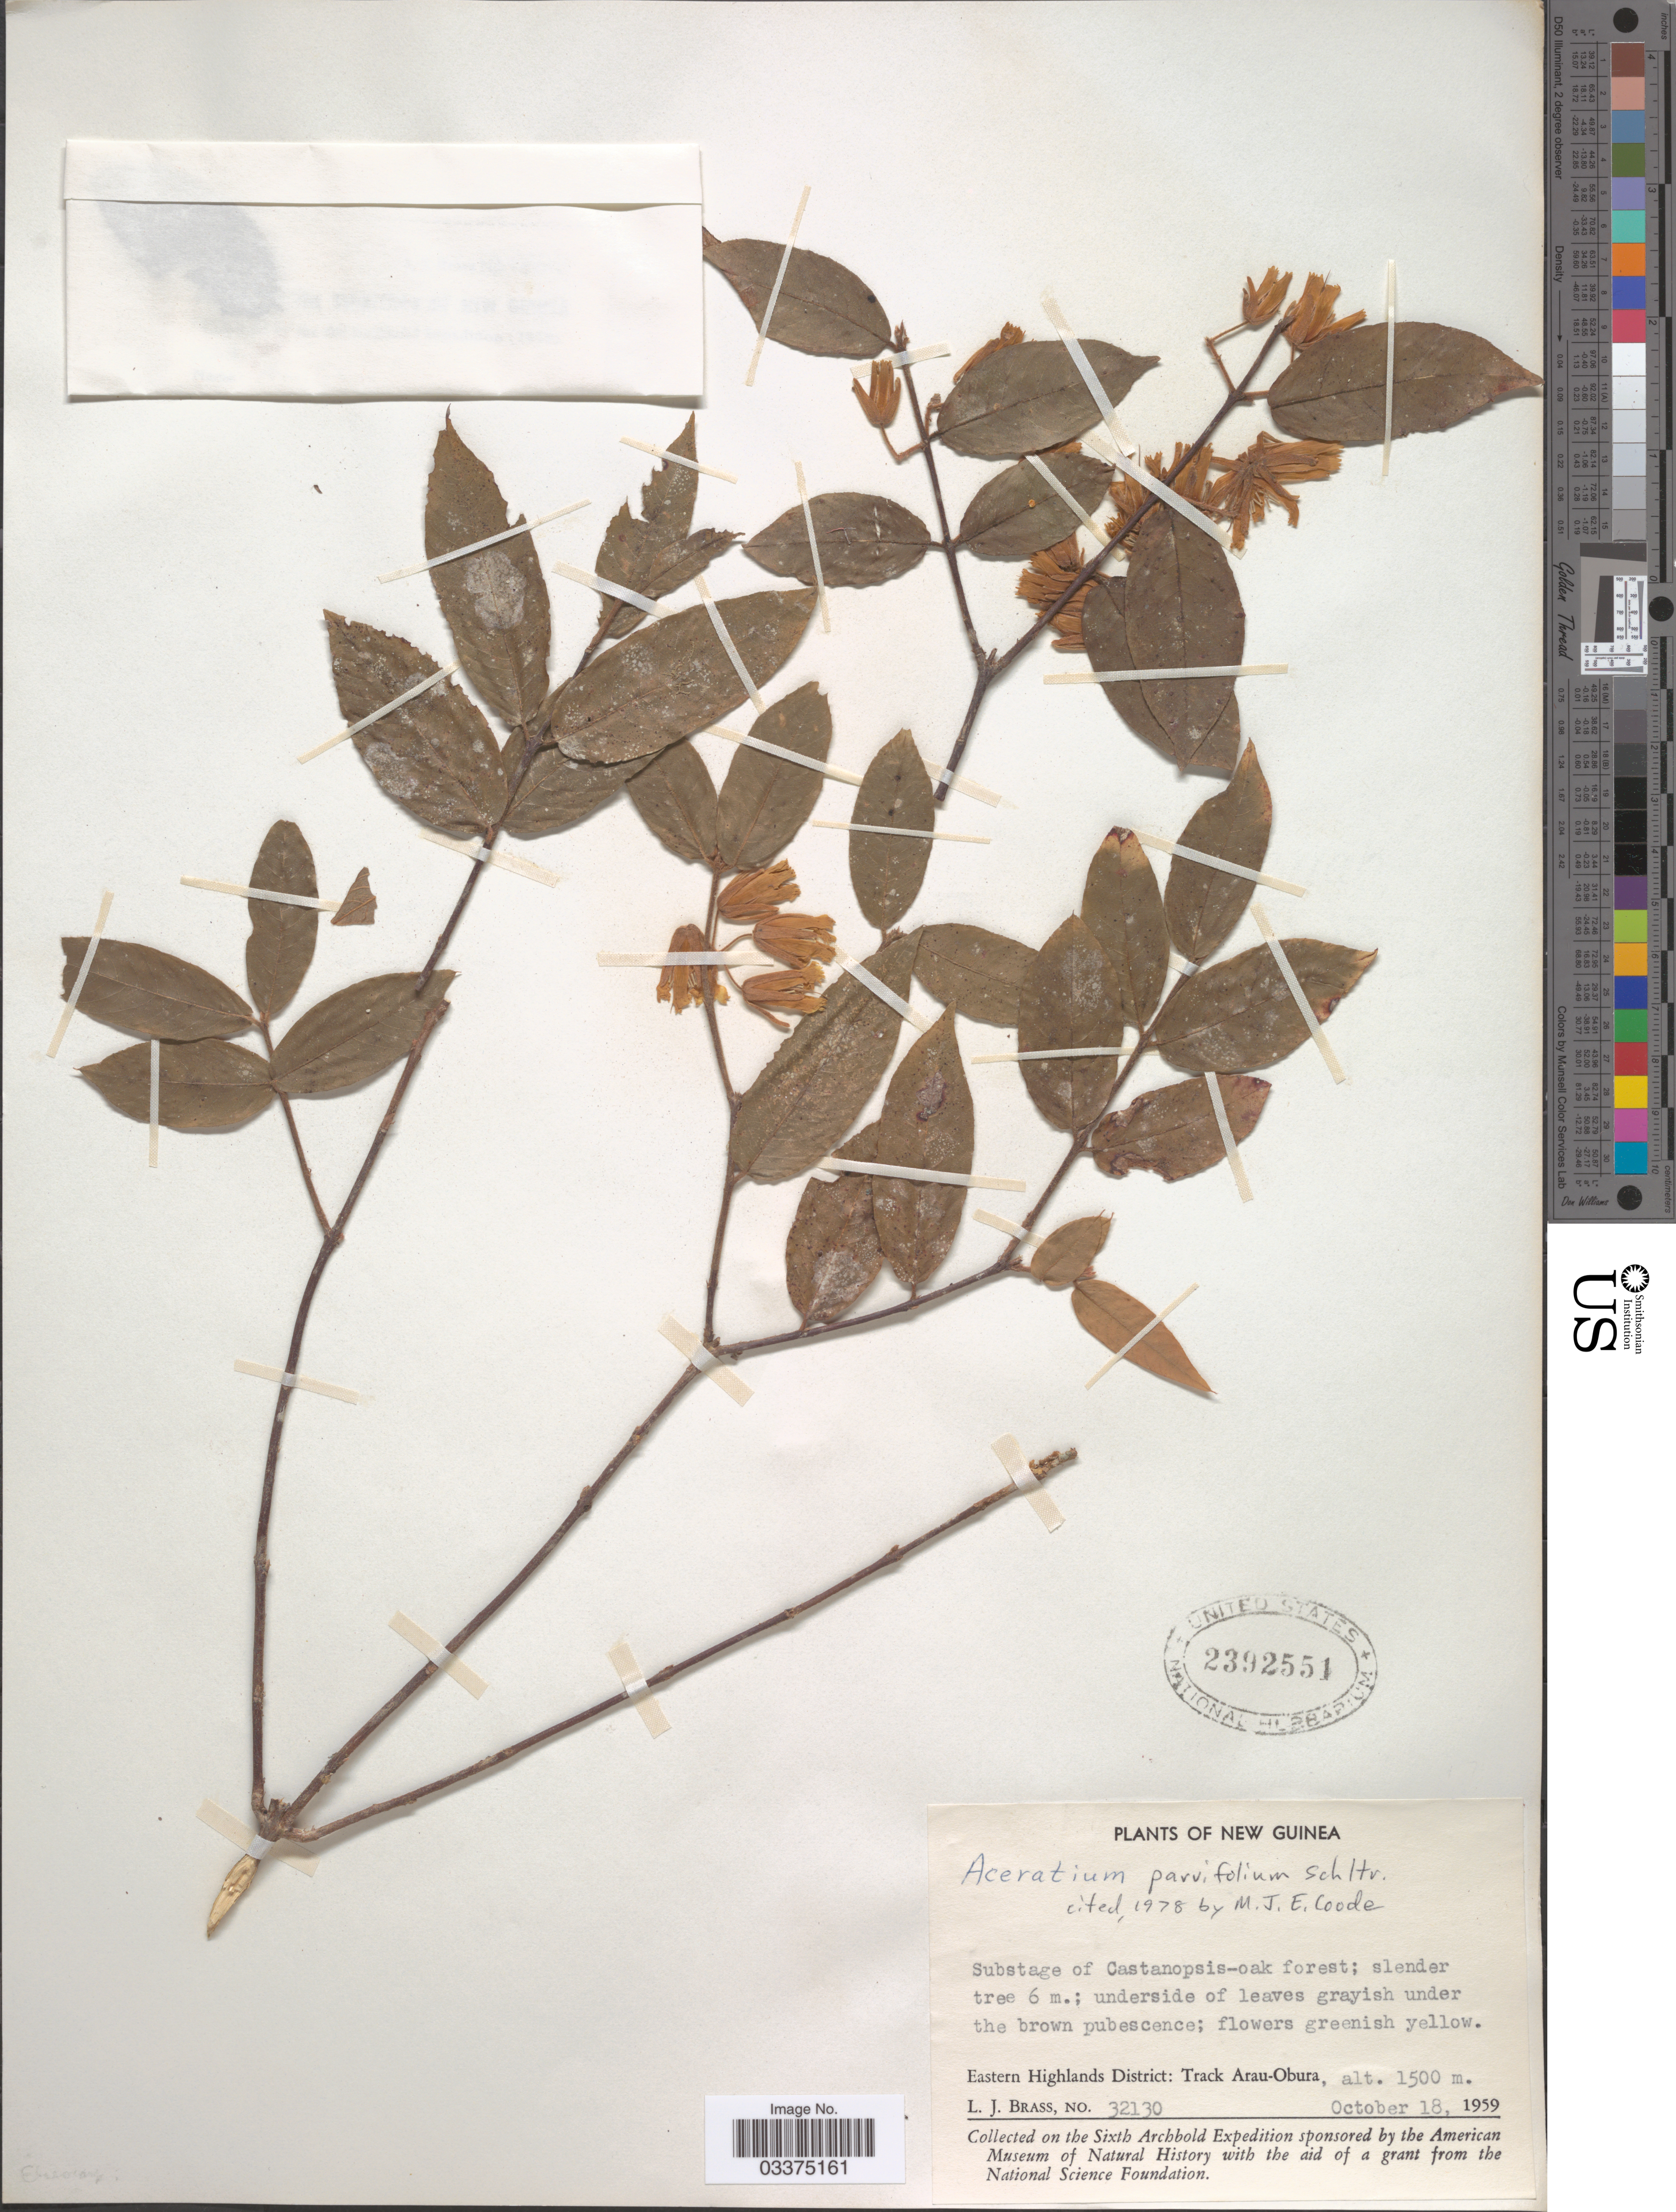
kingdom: Plantae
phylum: Tracheophyta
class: Magnoliopsida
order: Oxalidales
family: Elaeocarpaceae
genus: Aceratium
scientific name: Aceratium parvifolium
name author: Schltr.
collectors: L. J. Brass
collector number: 32130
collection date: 1959-10-18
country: Papua New Guinea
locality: New Guinea. Eastern Highlands District: Track Arau-Obura.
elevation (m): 1500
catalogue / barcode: US 2392551